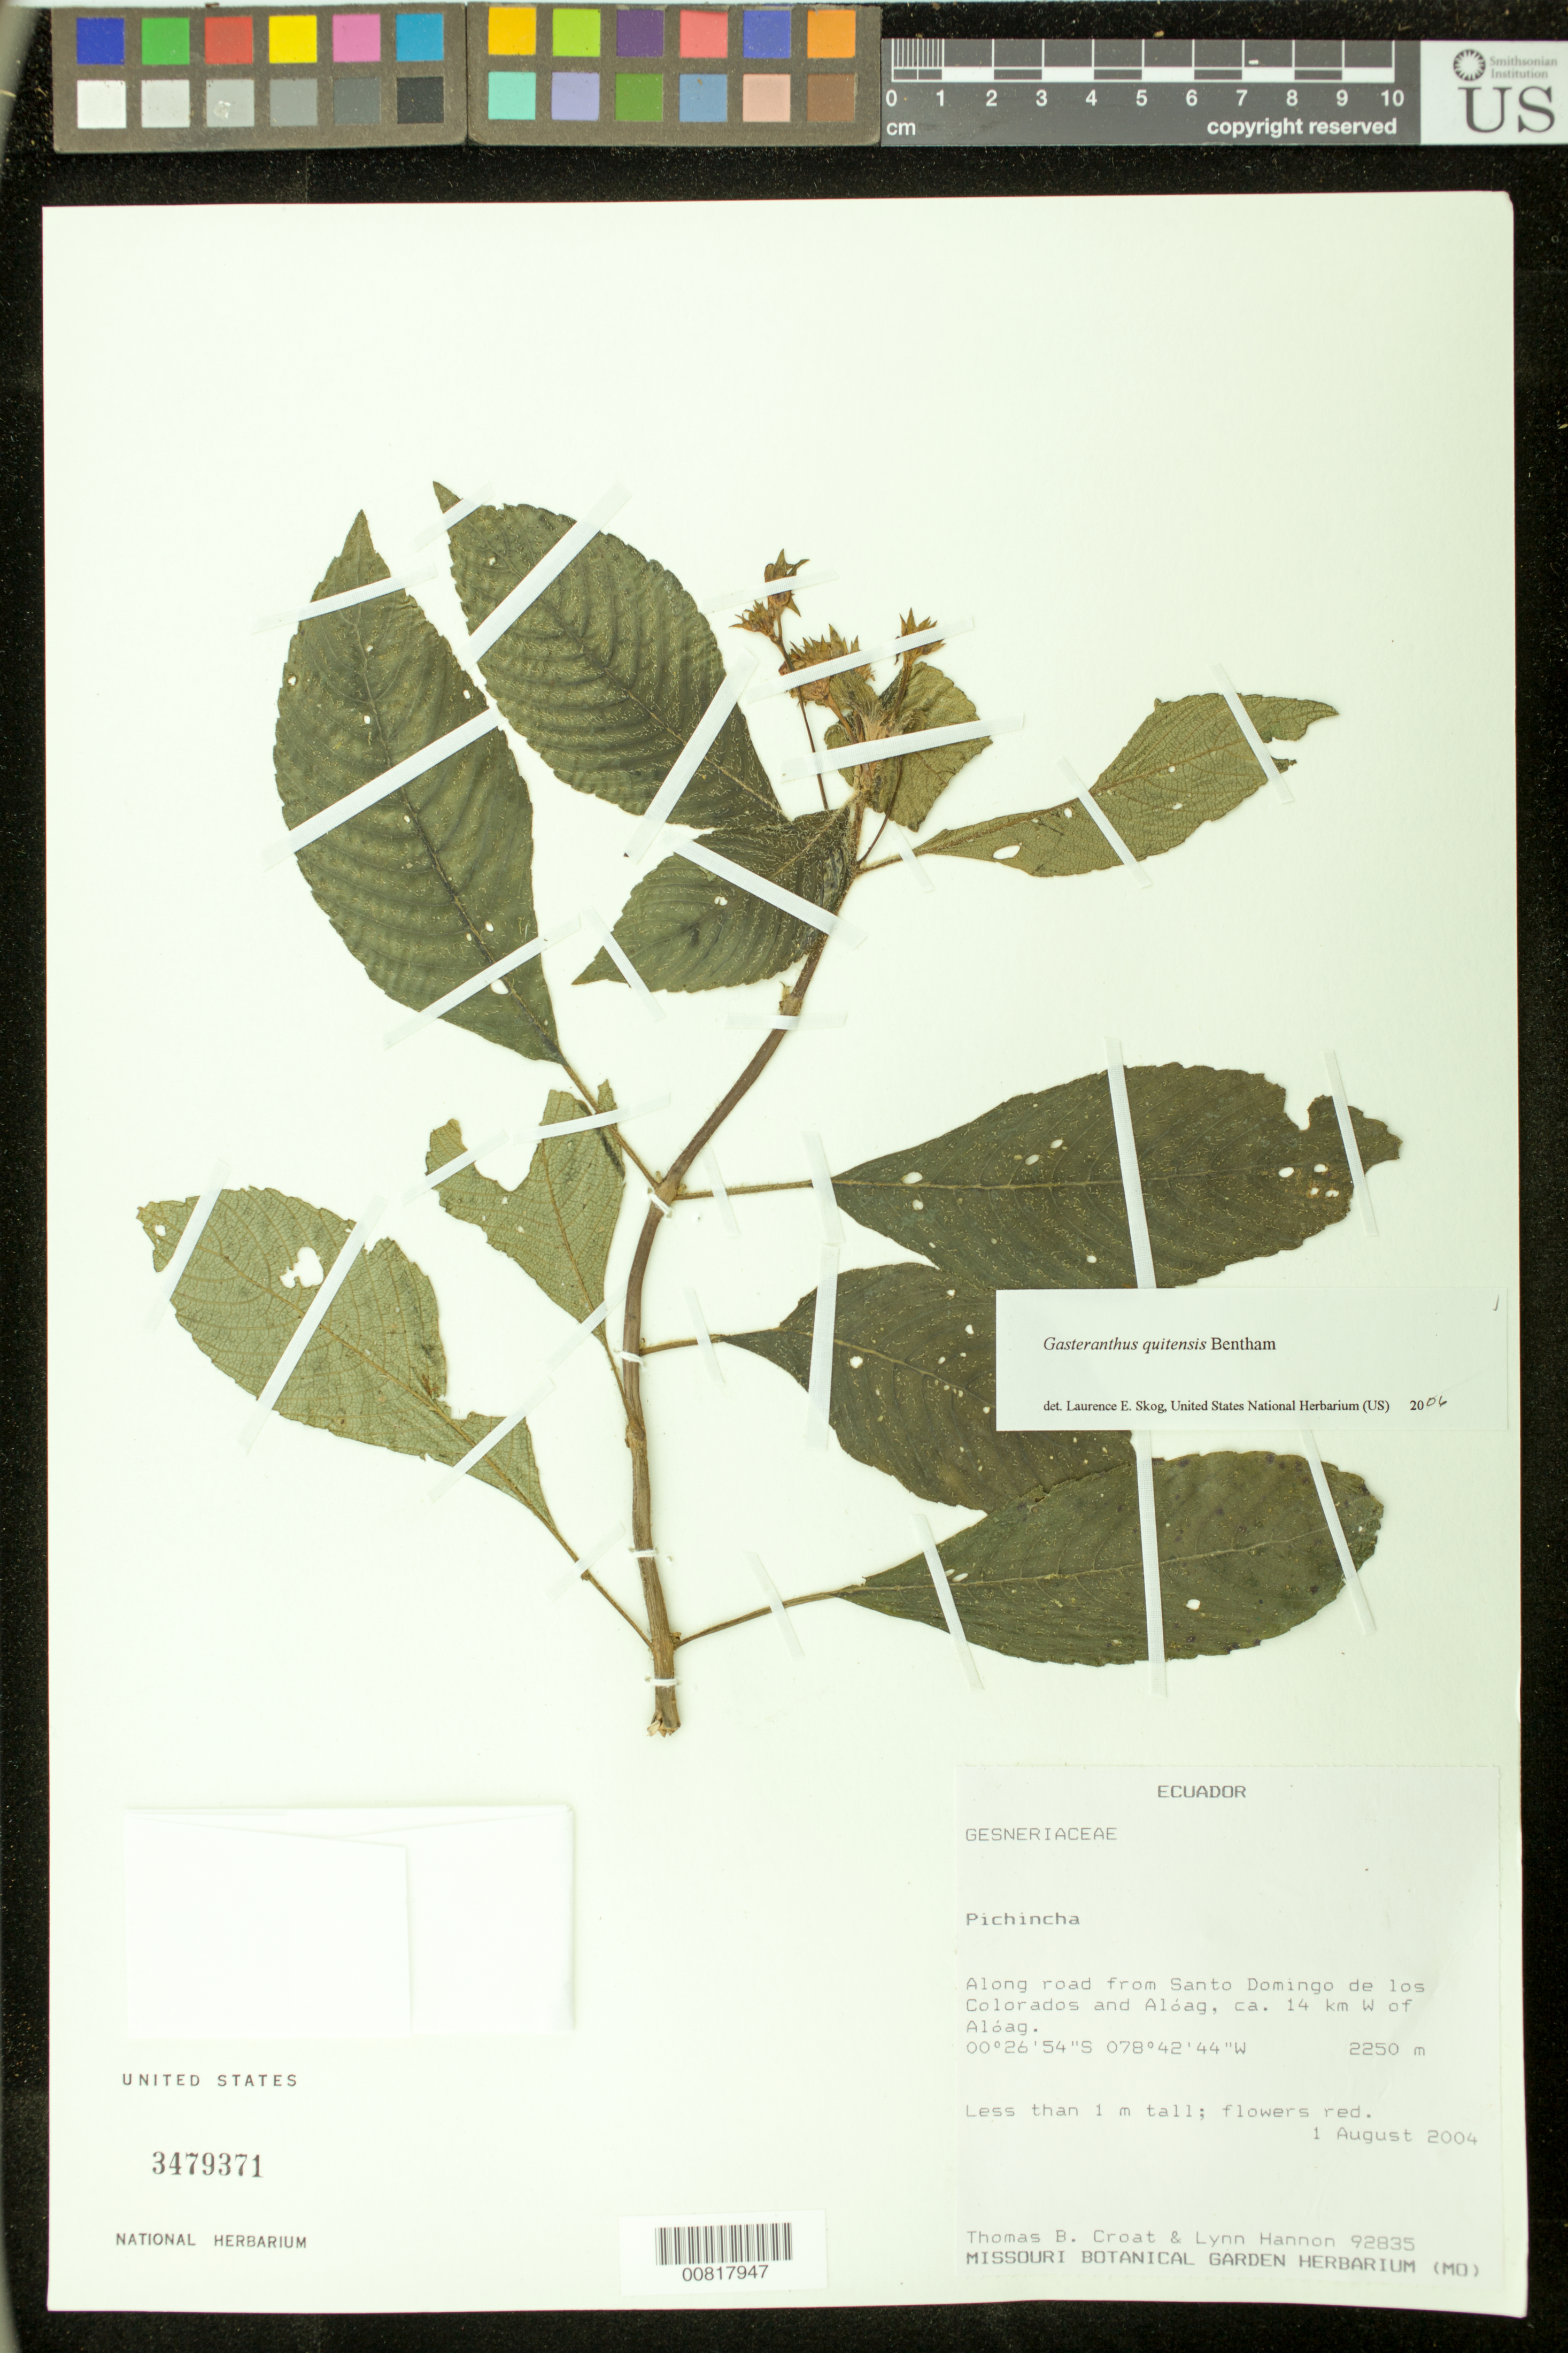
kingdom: Plantae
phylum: Tracheophyta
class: Magnoliopsida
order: Lamiales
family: Gesneriaceae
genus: Gasteranthus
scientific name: Gasteranthus quitensis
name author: Benth.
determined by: Skog, Laurence E.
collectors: T. B. Croat & L. Hannon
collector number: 92835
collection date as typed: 01 Aug 2004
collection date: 2004-08-01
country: Ecuador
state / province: Pichincha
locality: Along road from Santo Domingo de los Colorados and Alóag, ca. 14 km W of Alóag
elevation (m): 2250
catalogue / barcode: US 3479371